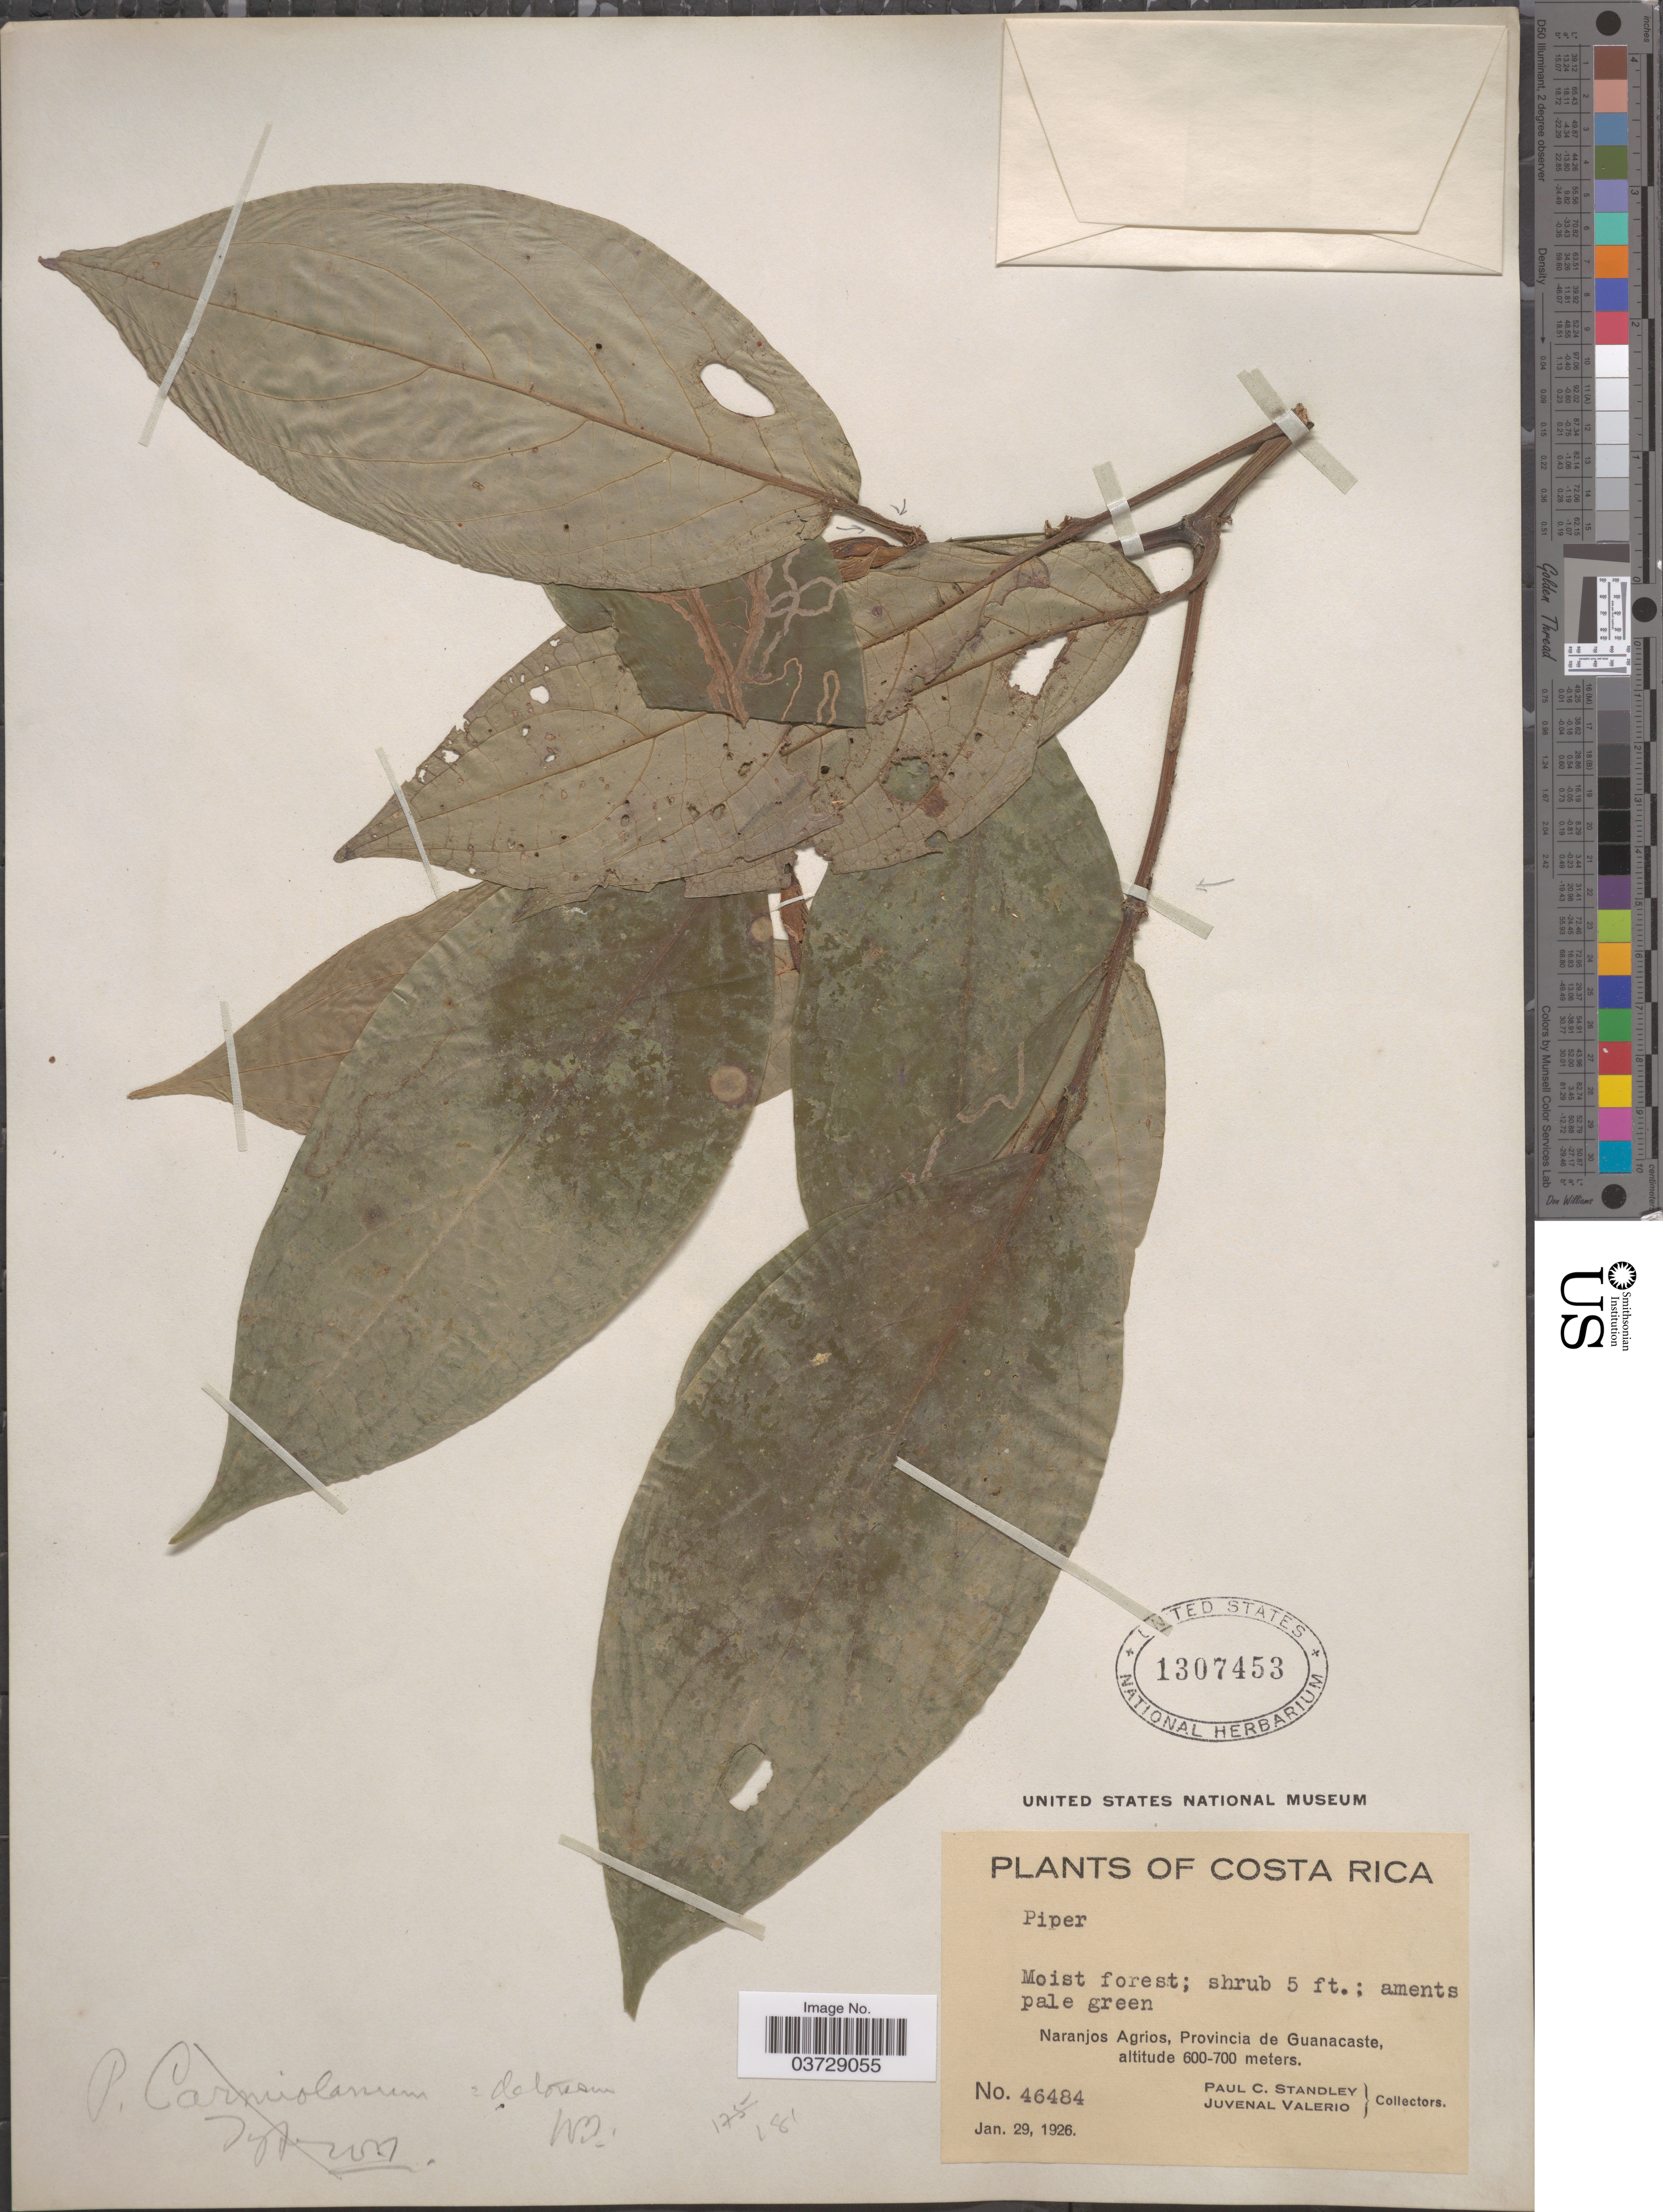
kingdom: Plantae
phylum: Tracheophyta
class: Magnoliopsida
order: Piperales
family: Piperaceae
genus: Piper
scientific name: Piper detonsum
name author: Trel.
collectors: P. C. Standley & J. Valerio R.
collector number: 46484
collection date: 1926-01-29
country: Costa Rica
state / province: Guanacaste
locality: Naranjos Agrios.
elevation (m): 600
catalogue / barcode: US 1307453